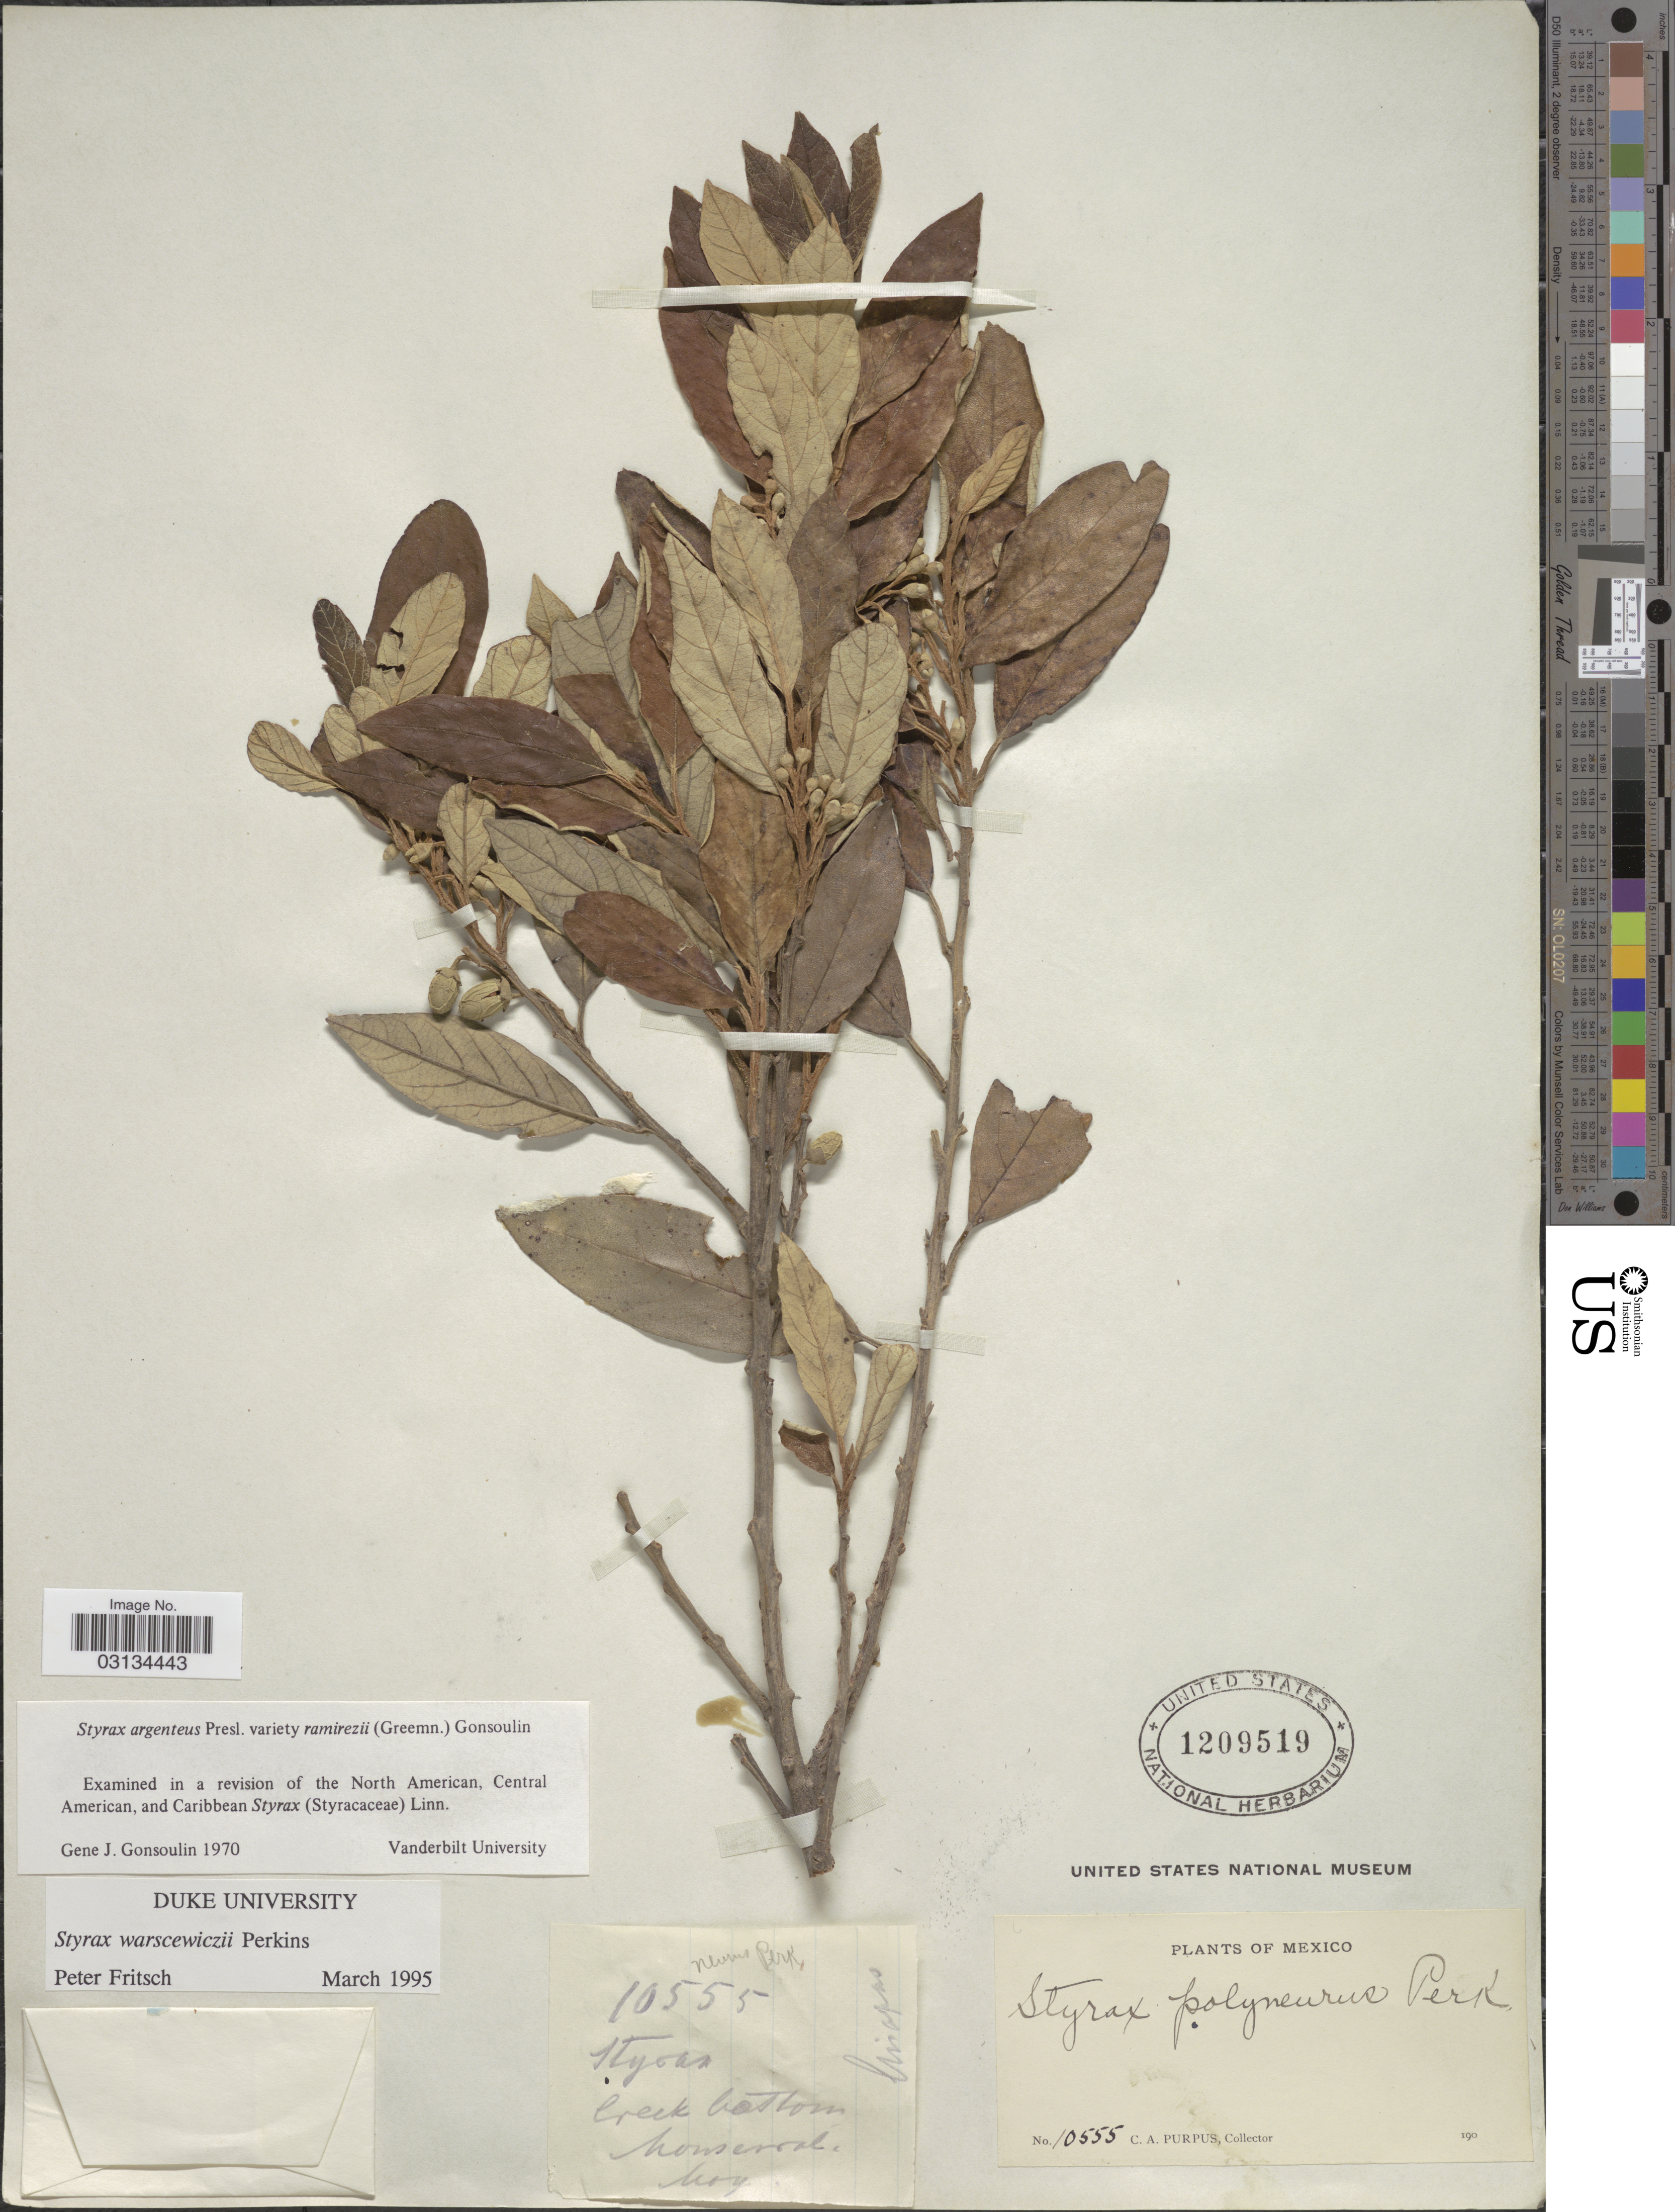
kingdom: Plantae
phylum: Tracheophyta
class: Magnoliopsida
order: Ericales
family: Styracaceae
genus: Styrax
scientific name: Styrax warscewiczii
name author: Perkins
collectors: C. A. Purpus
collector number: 10555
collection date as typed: May 190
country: Mexico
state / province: Chiapas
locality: Creek bottom Monserrate.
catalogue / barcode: US 1209519